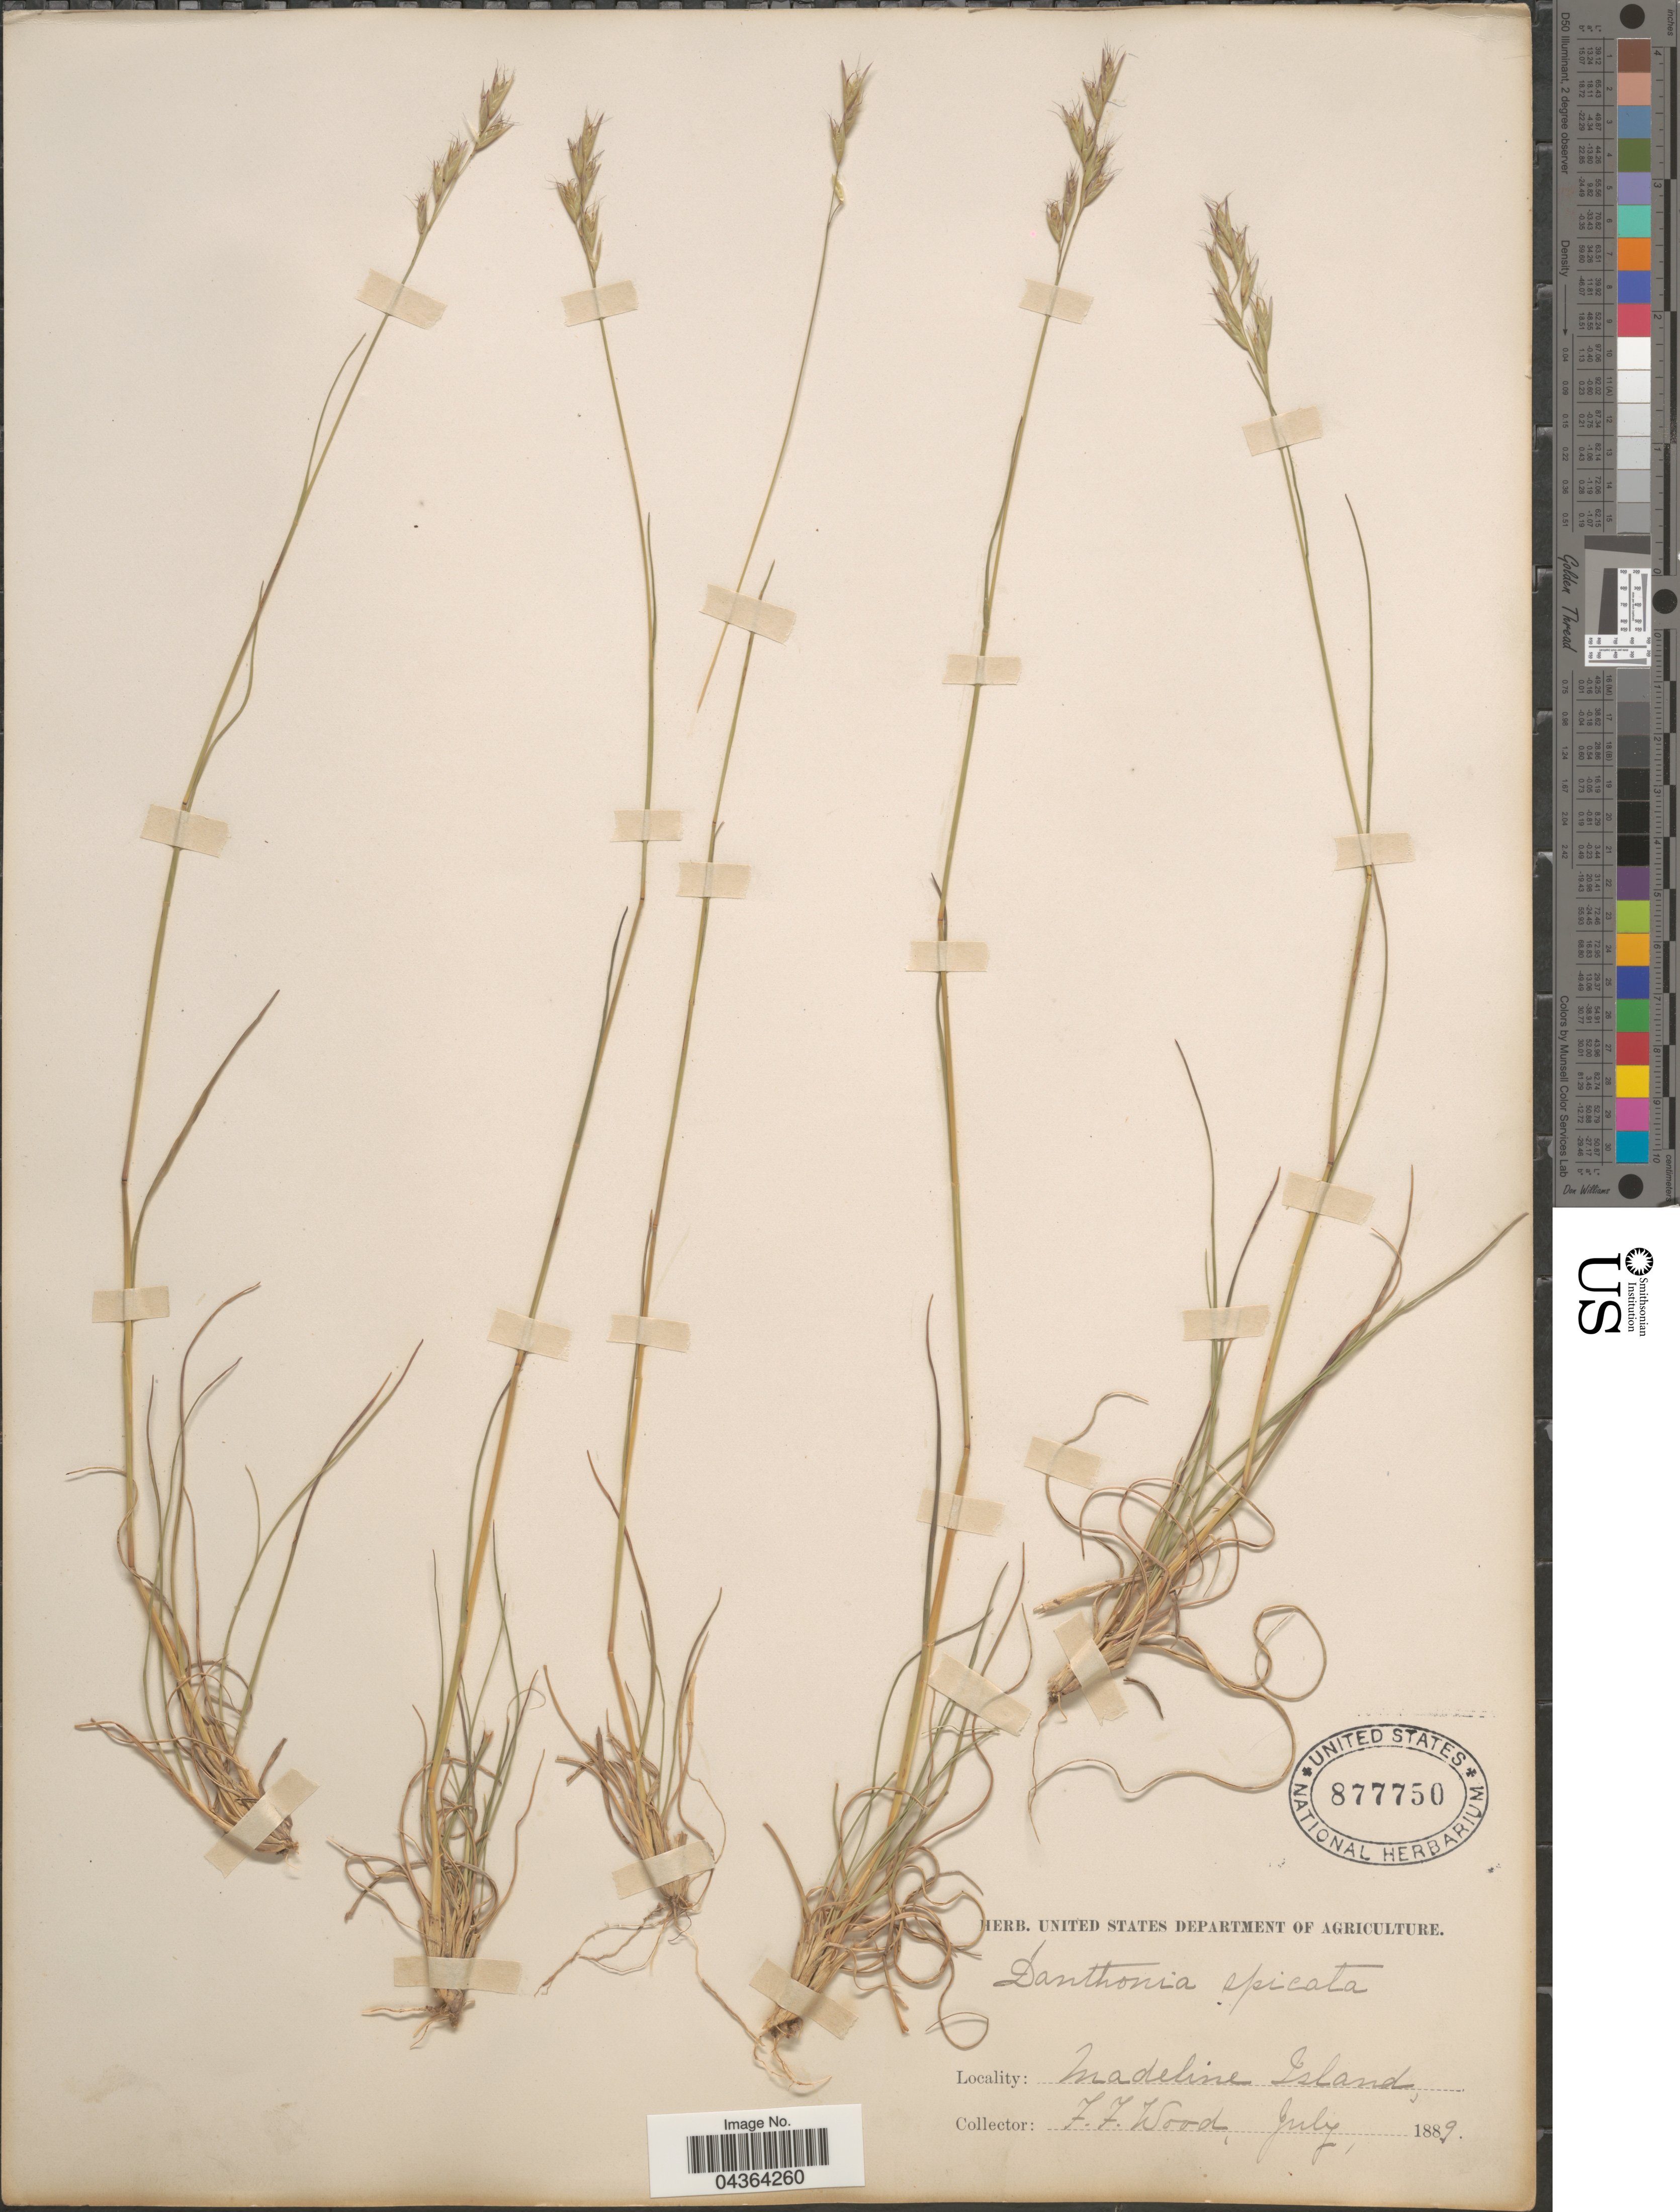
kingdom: Plantae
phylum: Tracheophyta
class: Liliopsida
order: Poales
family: Poaceae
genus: Danthonia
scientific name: Danthonia spicata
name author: (L.) P. Beauv. ex Roem. & Schult.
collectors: F. Wood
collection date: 1889-07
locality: Madeline Island.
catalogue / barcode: US 877750